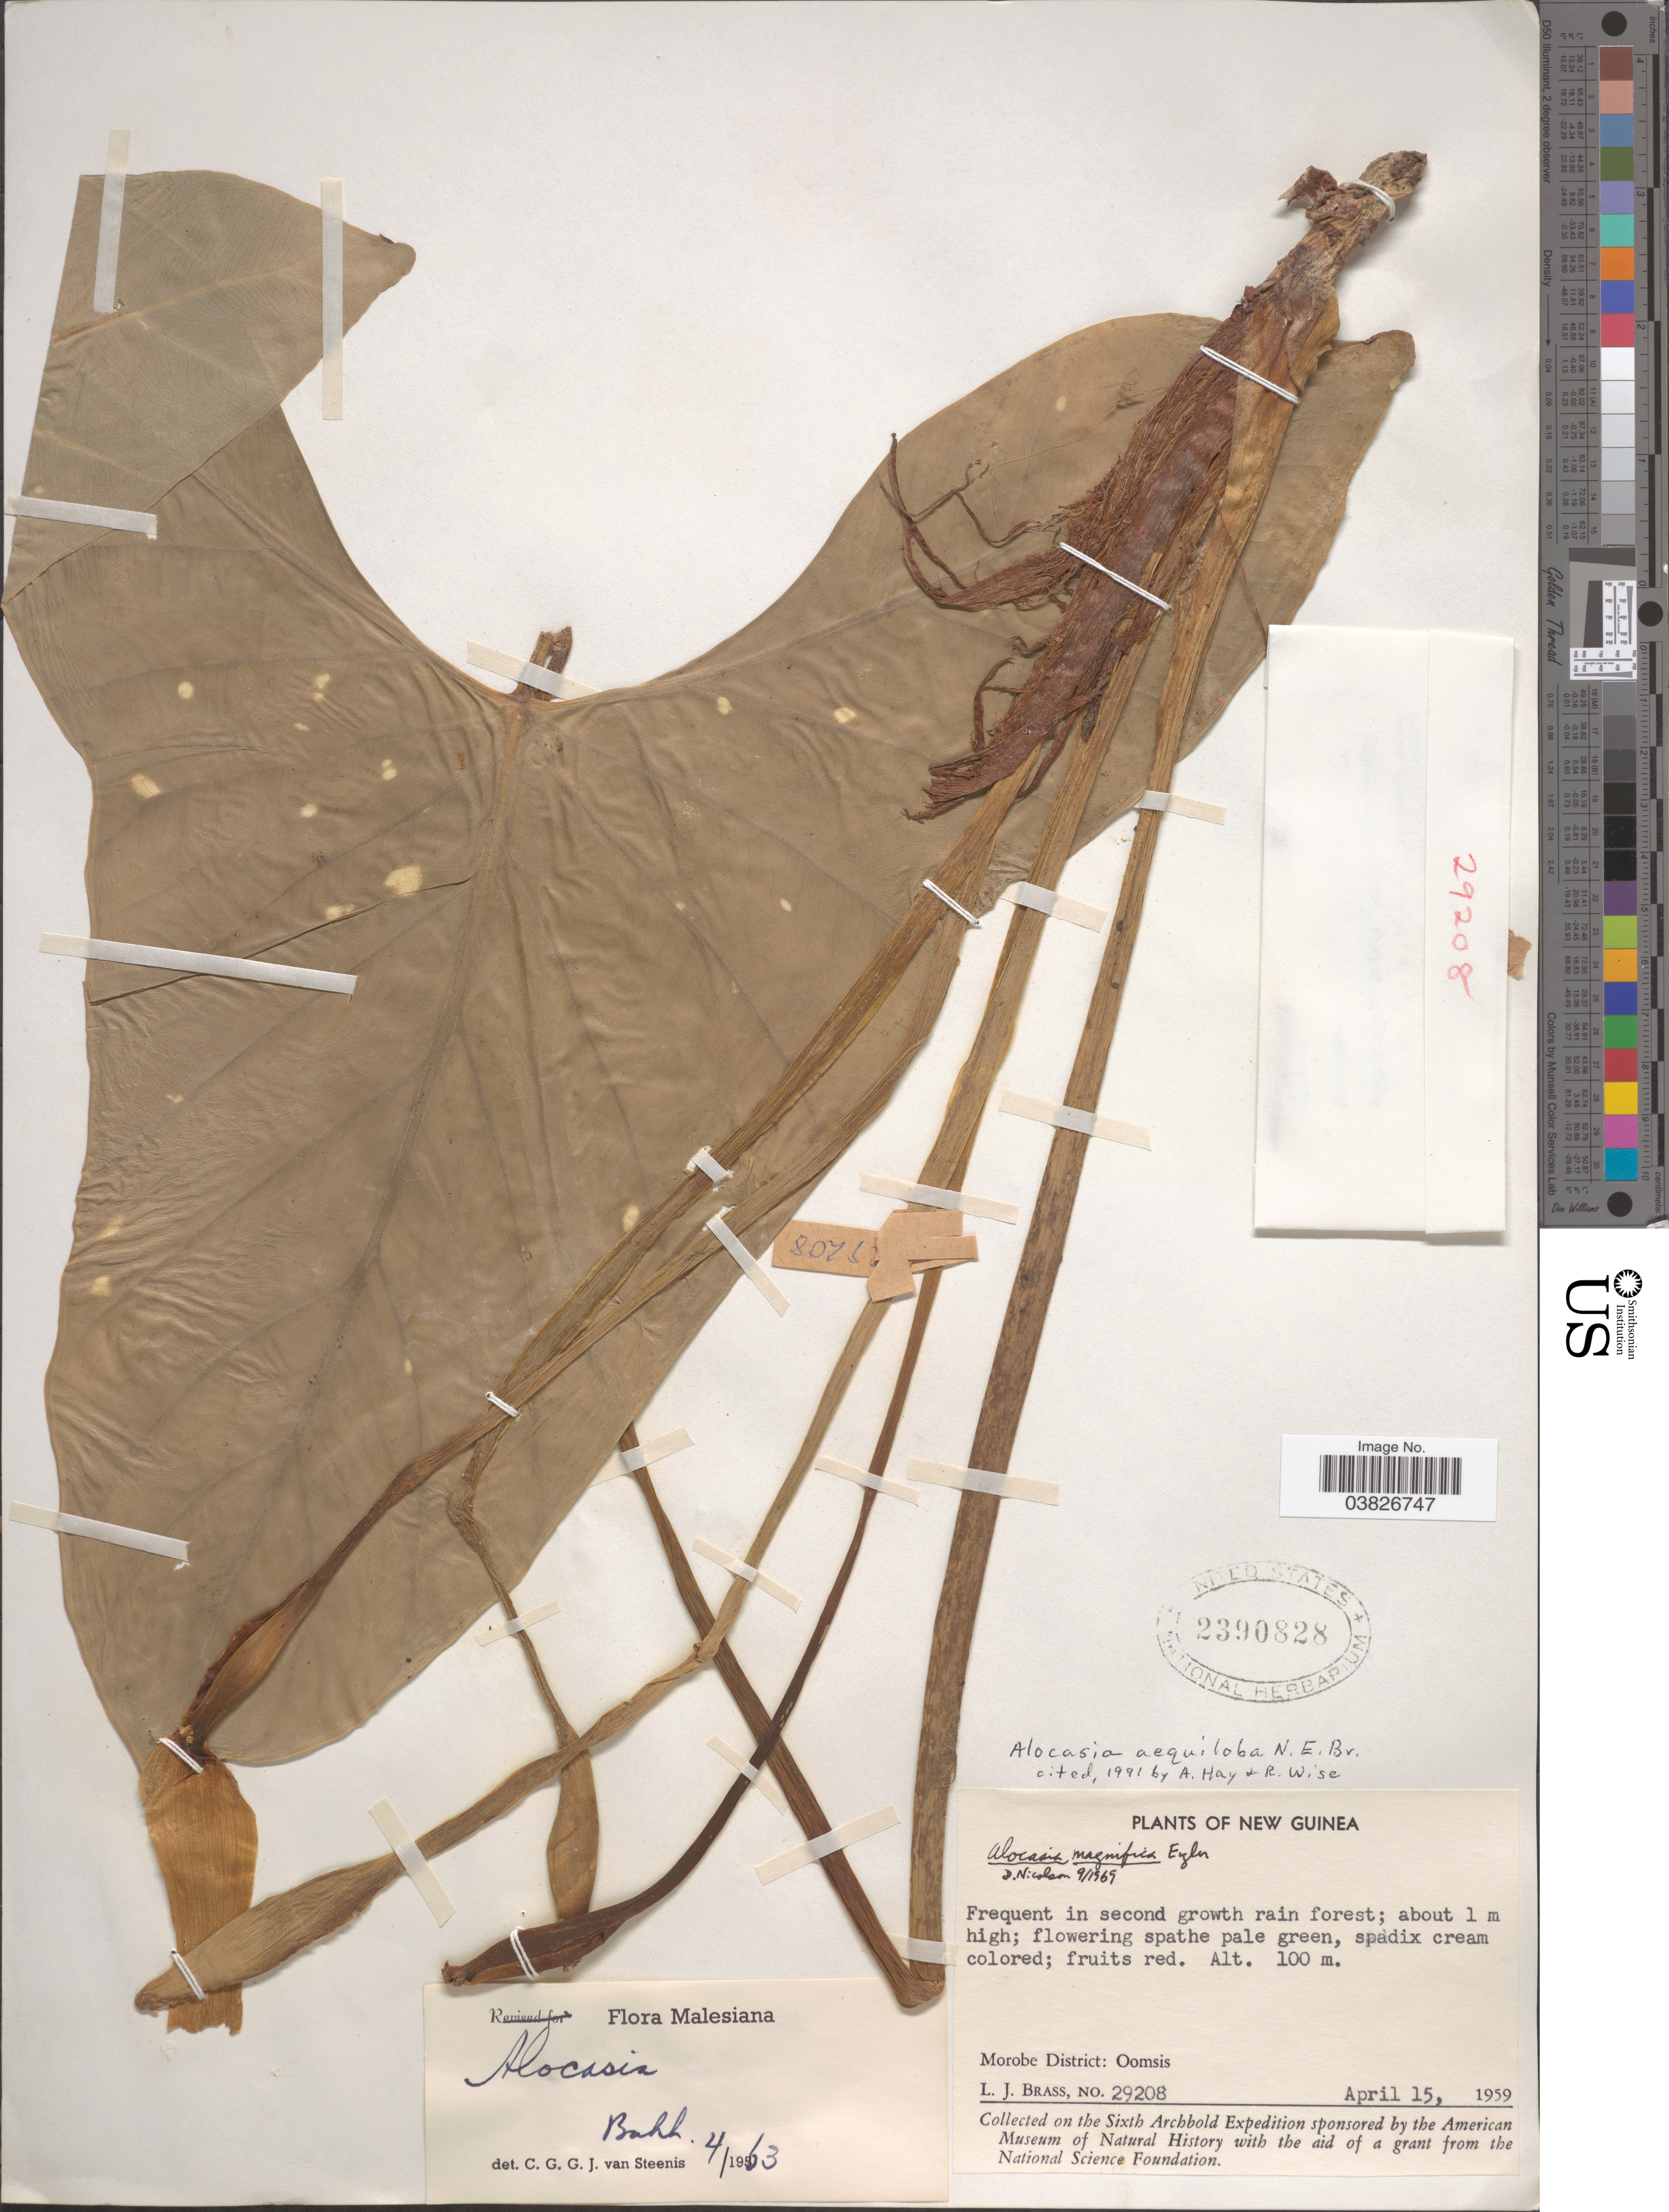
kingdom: Plantae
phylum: Tracheophyta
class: Liliopsida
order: Alismatales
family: Araceae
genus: Alocasia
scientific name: Alocasia aequiloba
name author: N.E. Br.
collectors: L. J. Brass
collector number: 29208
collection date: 1959-04-15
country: Papua New Guinea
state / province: Morobe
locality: New Guinea. Morobe District: Oomsis.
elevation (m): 100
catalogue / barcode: US 2390828